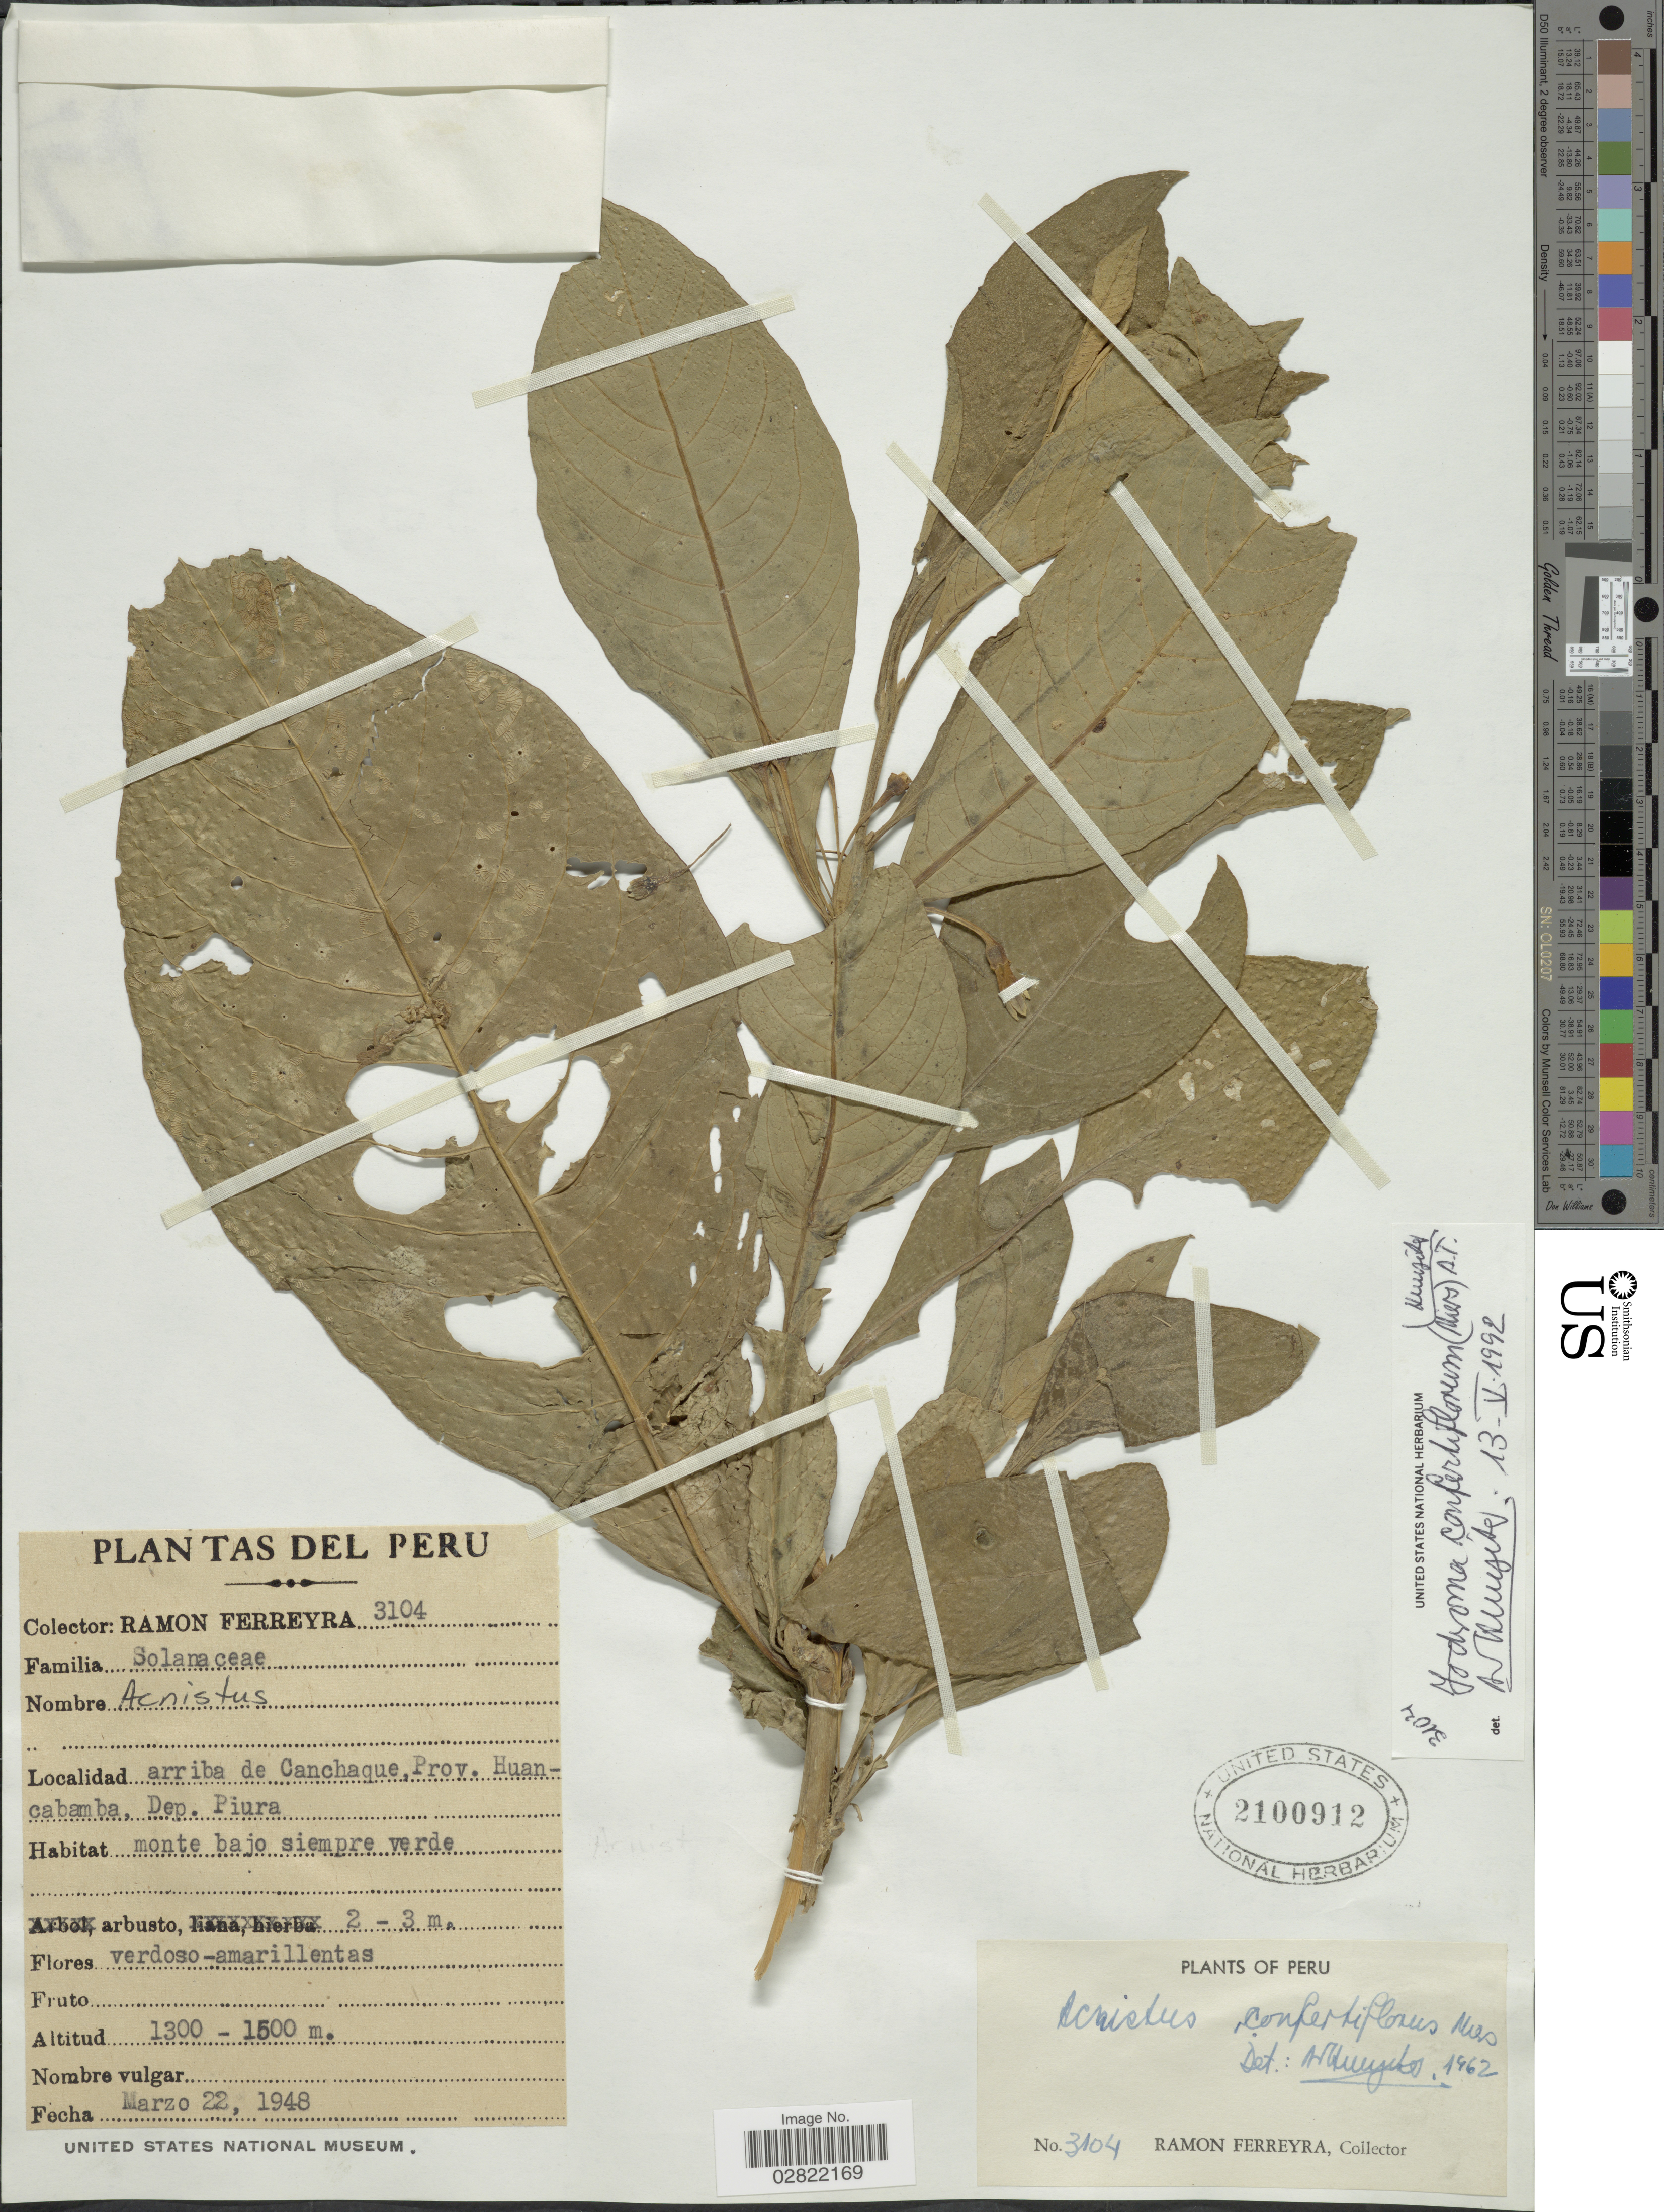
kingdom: Plantae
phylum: Tracheophyta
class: Magnoliopsida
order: Solanales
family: Solanaceae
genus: Iochroma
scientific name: Iochroma confertiflorum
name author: (Miers) Hunz.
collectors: R. A. Ferreyra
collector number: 3104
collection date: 1948-03-22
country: Peru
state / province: Piura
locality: Arriba de Canchaque, Prov. Huancabamba, Dep. Piura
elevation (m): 1300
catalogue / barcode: US 2100912